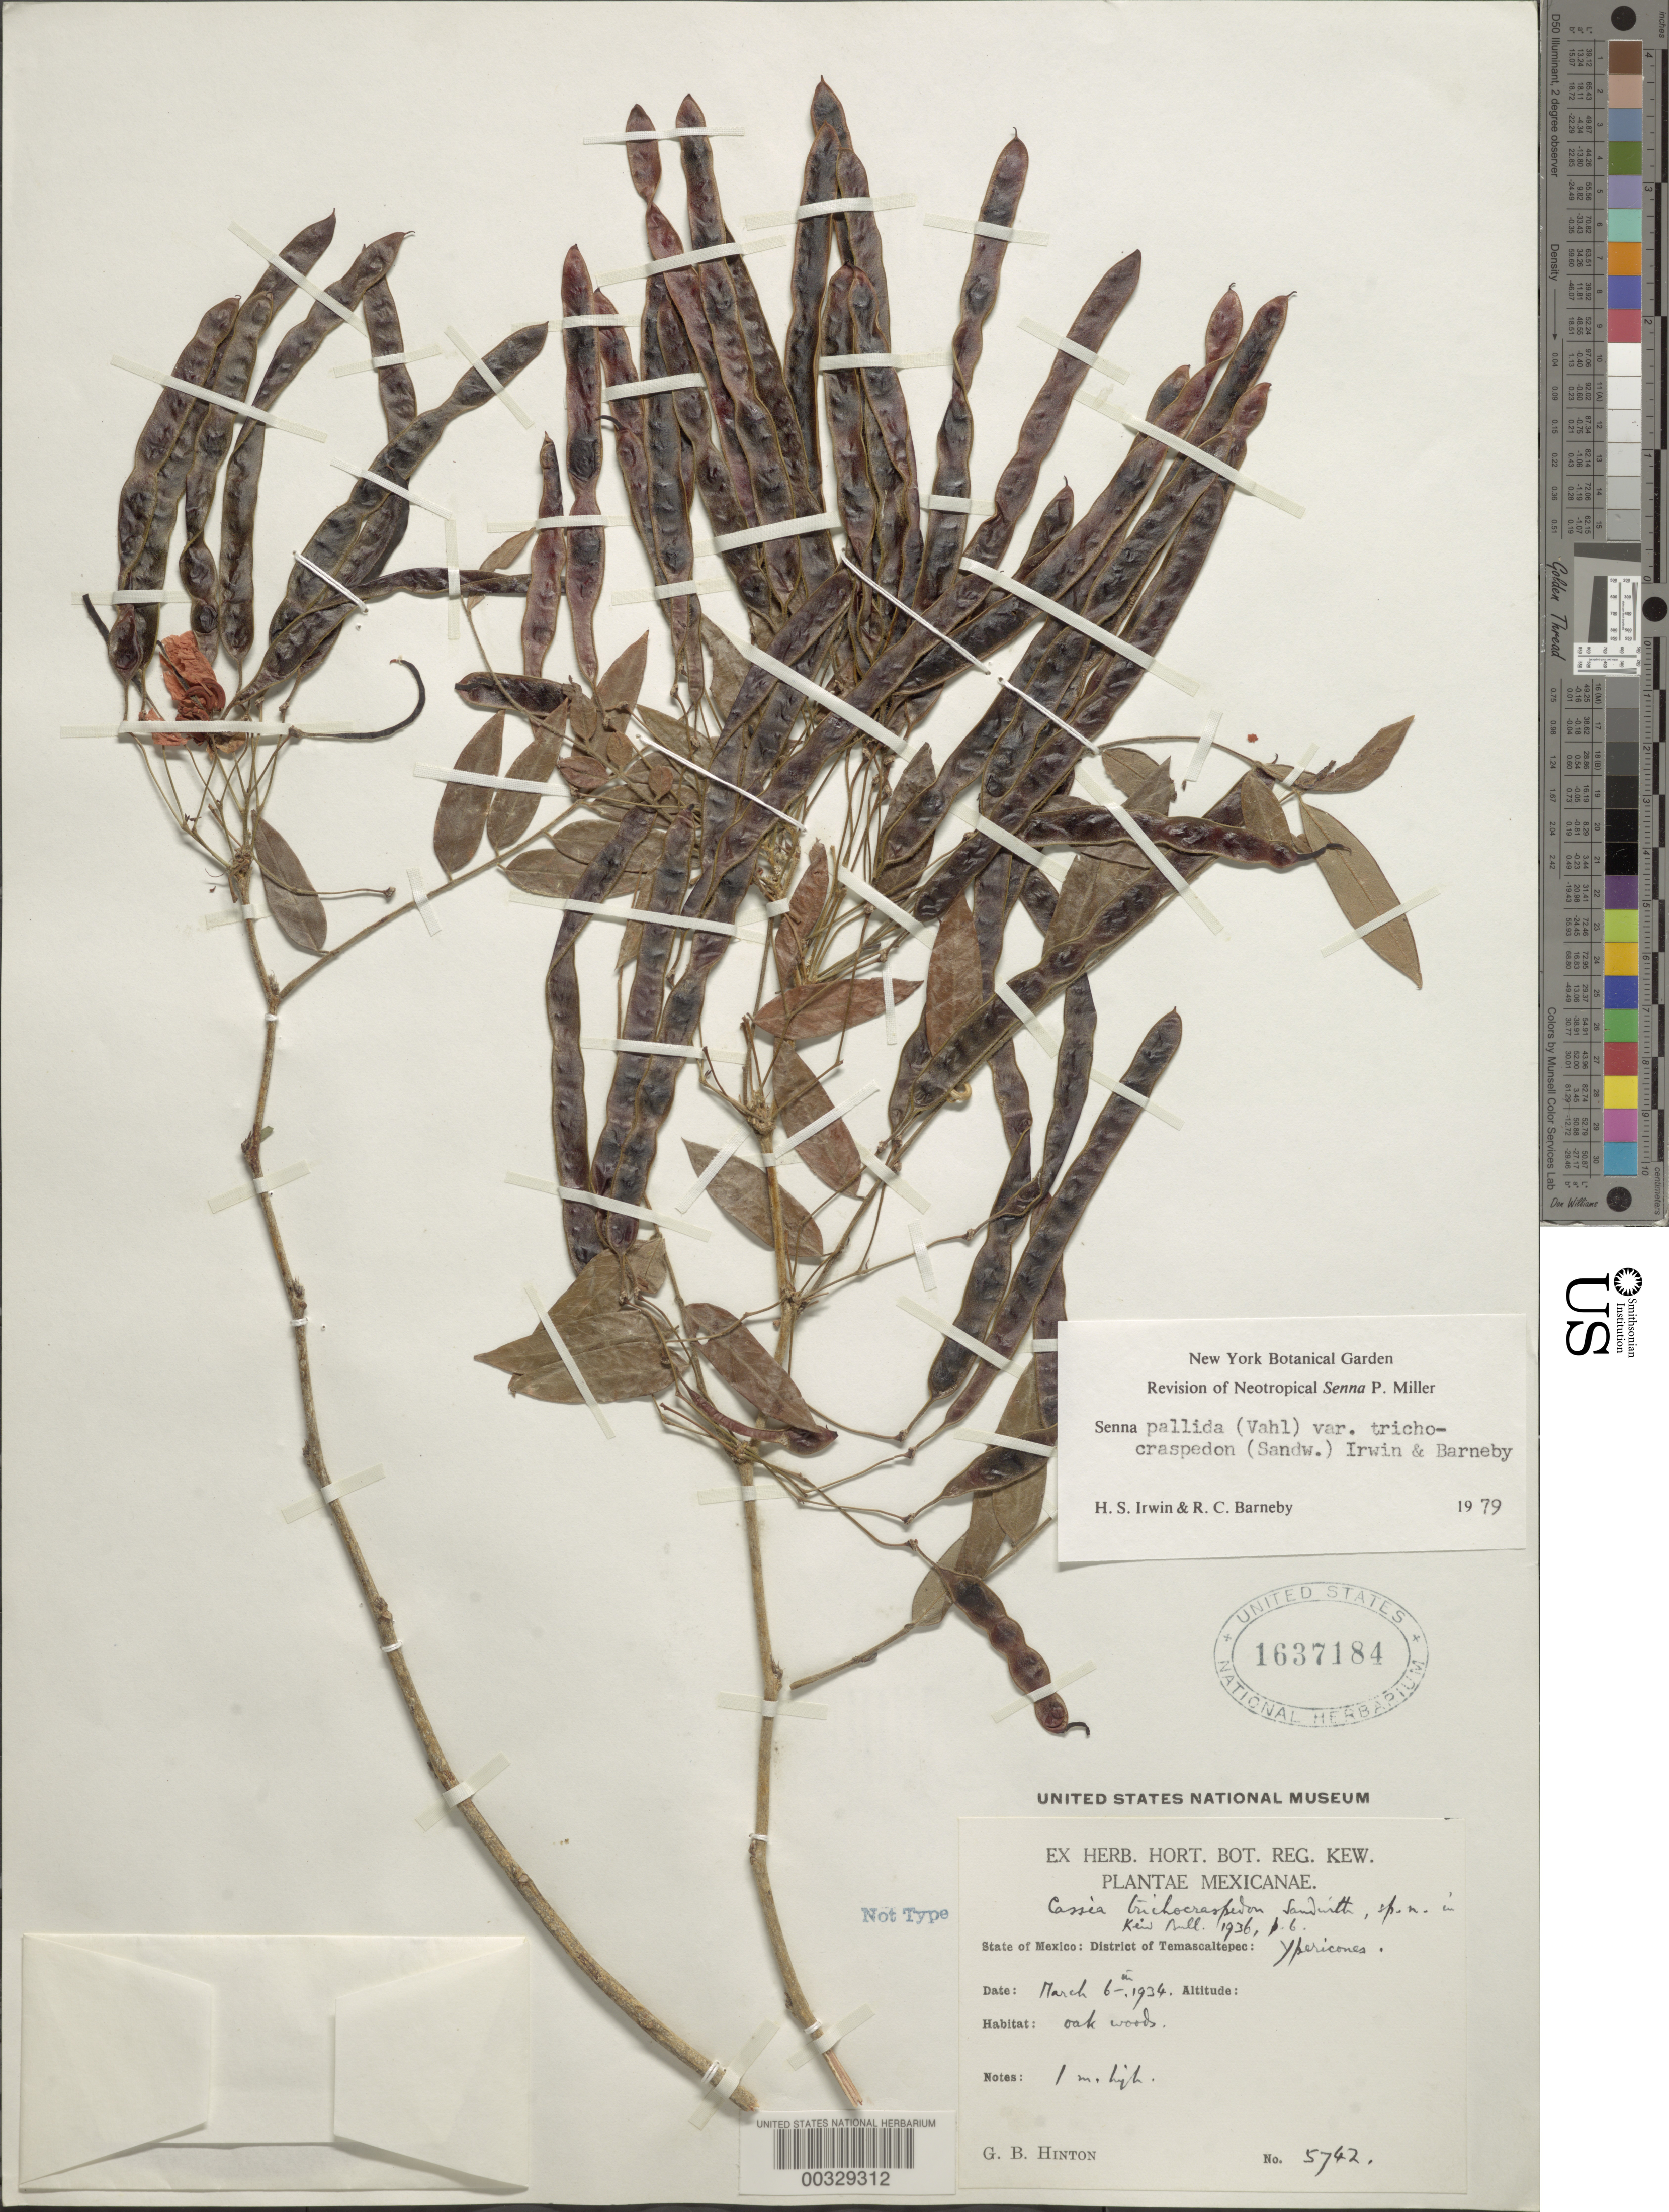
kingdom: Plantae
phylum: Tracheophyta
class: Magnoliopsida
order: Fabales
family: Fabaceae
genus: Senna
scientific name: Senna pallida var. trichocraspeden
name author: (Sandwith) H.S. Irwin & Barneby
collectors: G. B. Hinton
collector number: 5742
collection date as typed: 06 Mar 1934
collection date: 1934-03-06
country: Mexico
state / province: México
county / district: Temascaltepec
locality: Ypericones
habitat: Oak woods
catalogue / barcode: US 1637184